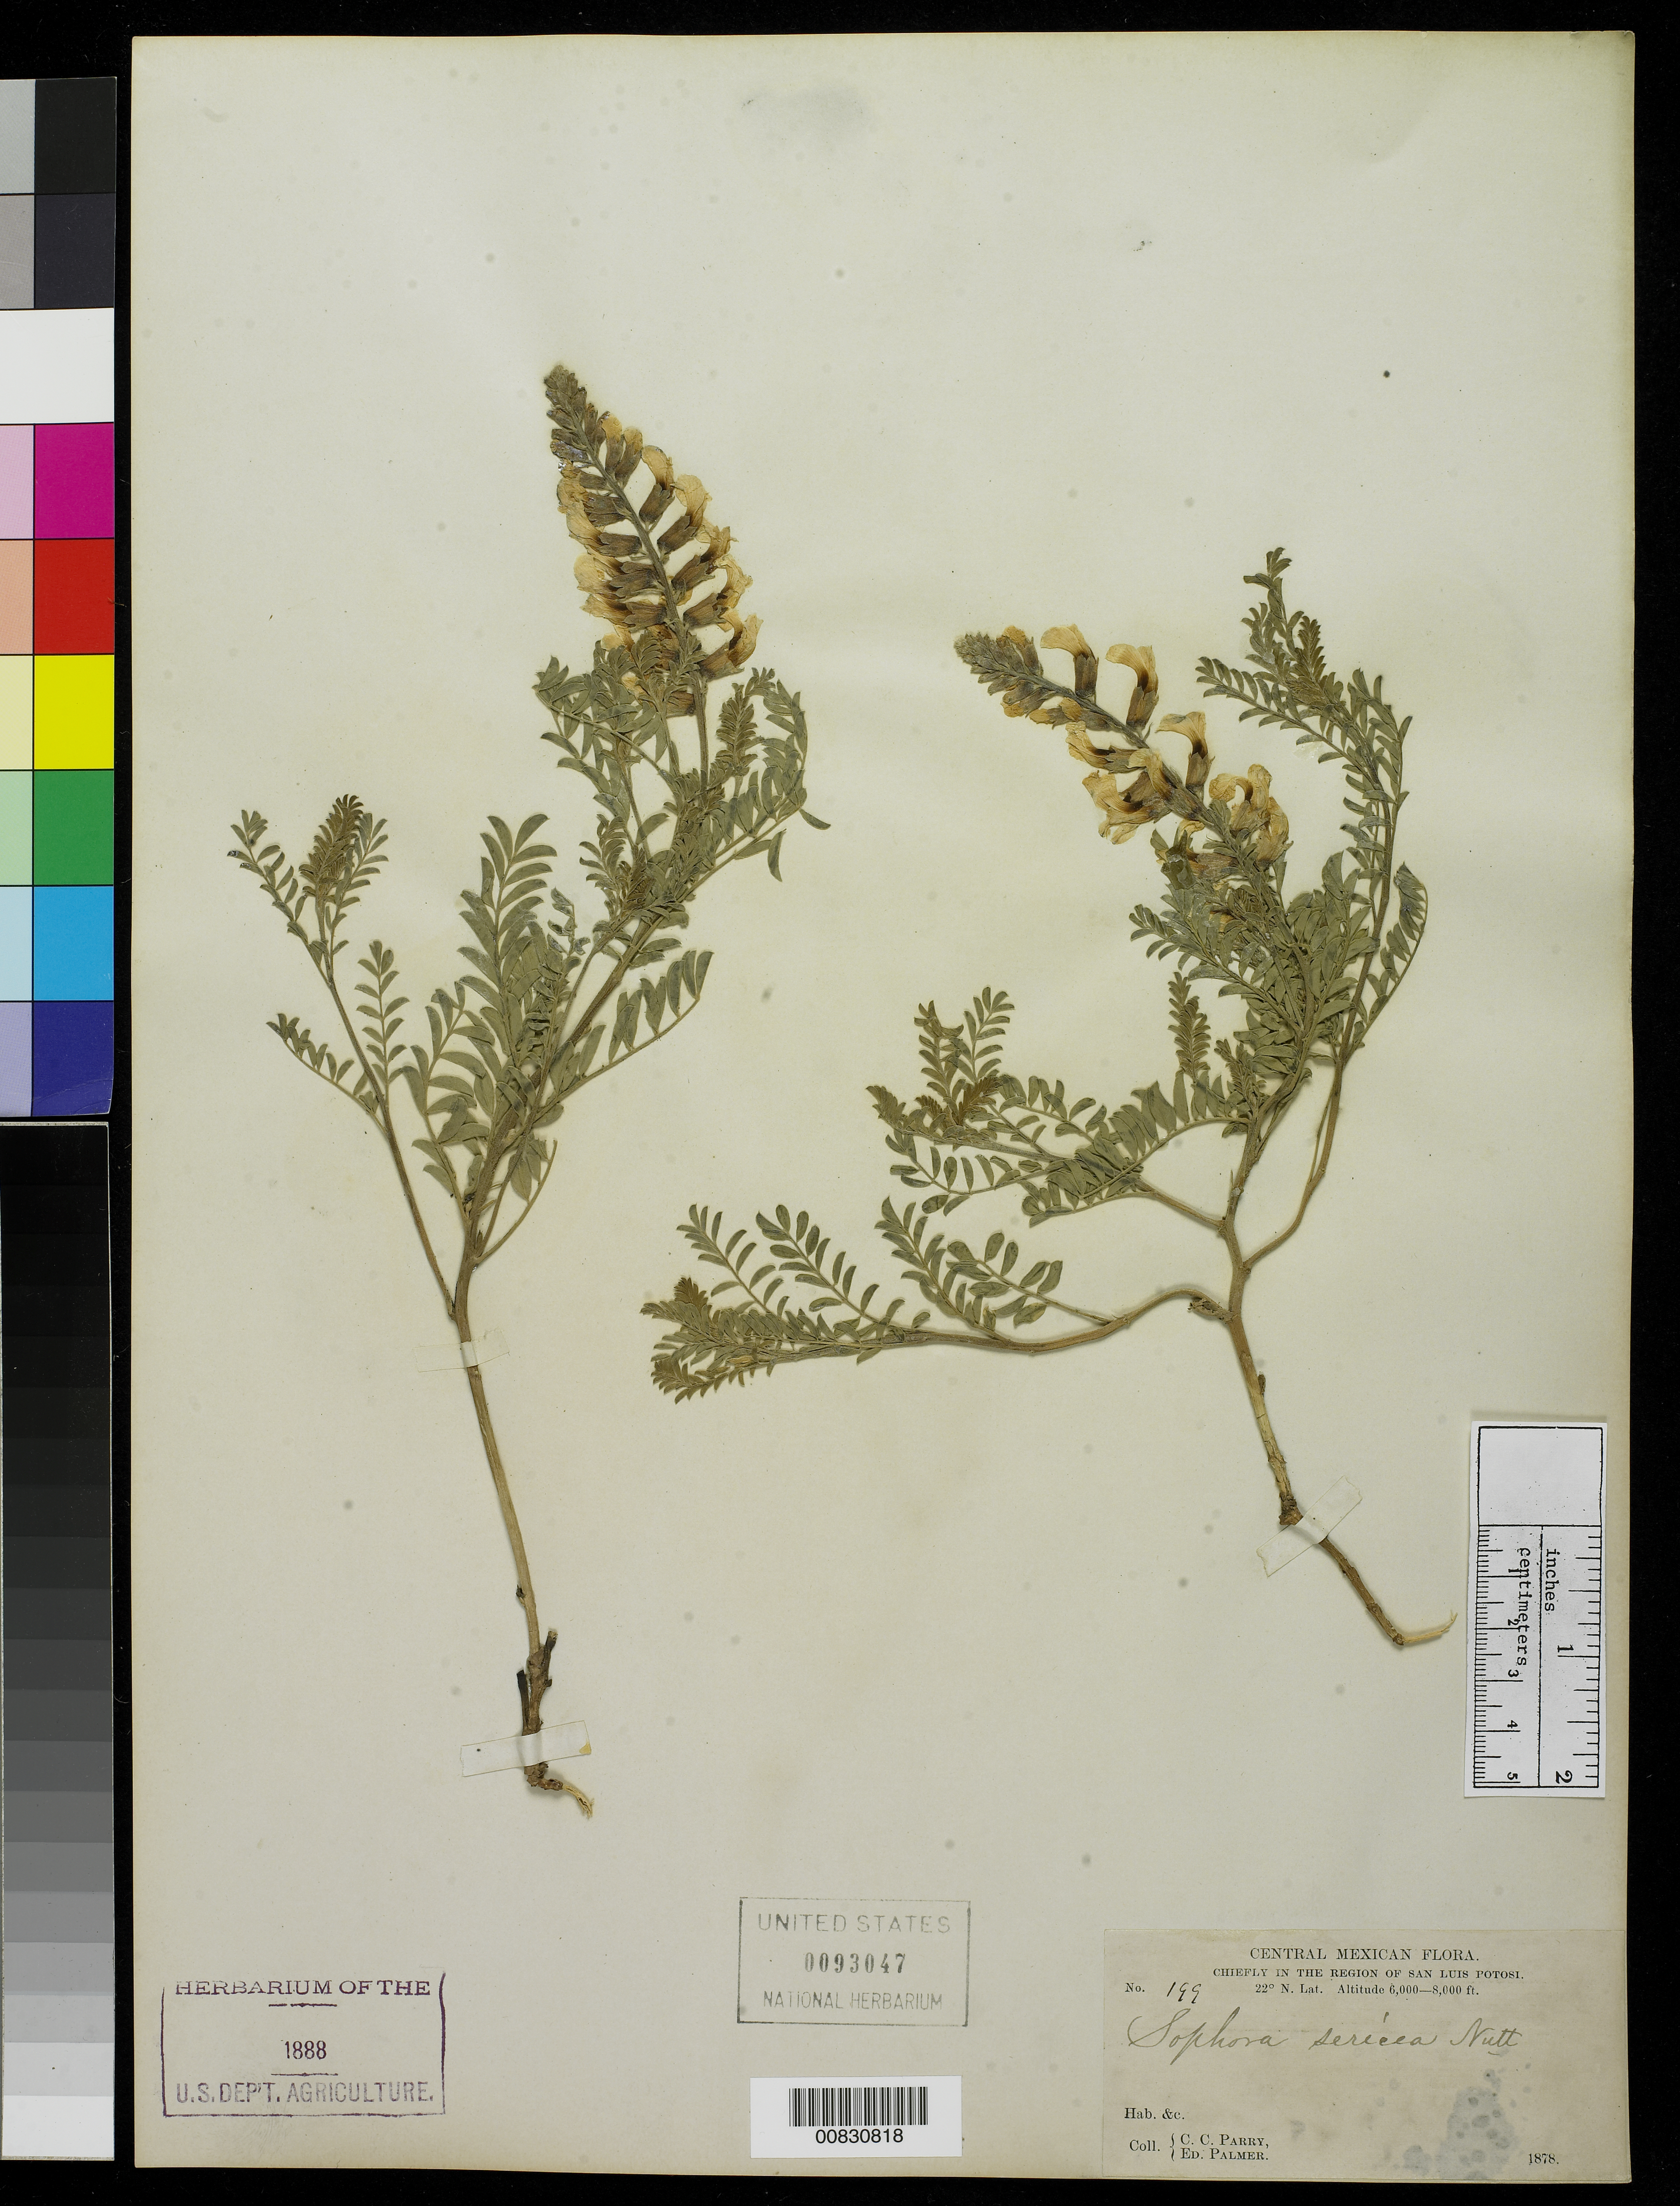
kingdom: Plantae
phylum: Tracheophyta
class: Magnoliopsida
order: Fabales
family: Fabaceae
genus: Sophora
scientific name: Sophora nuttalliana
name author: B.L. Turner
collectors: C. C. Parry & E. Palmer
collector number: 199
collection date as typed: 1878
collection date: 1878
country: Mexico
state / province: San Luis Potosí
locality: Chiefly in the region of San Luis Potosí.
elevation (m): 1829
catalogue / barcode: US 93047